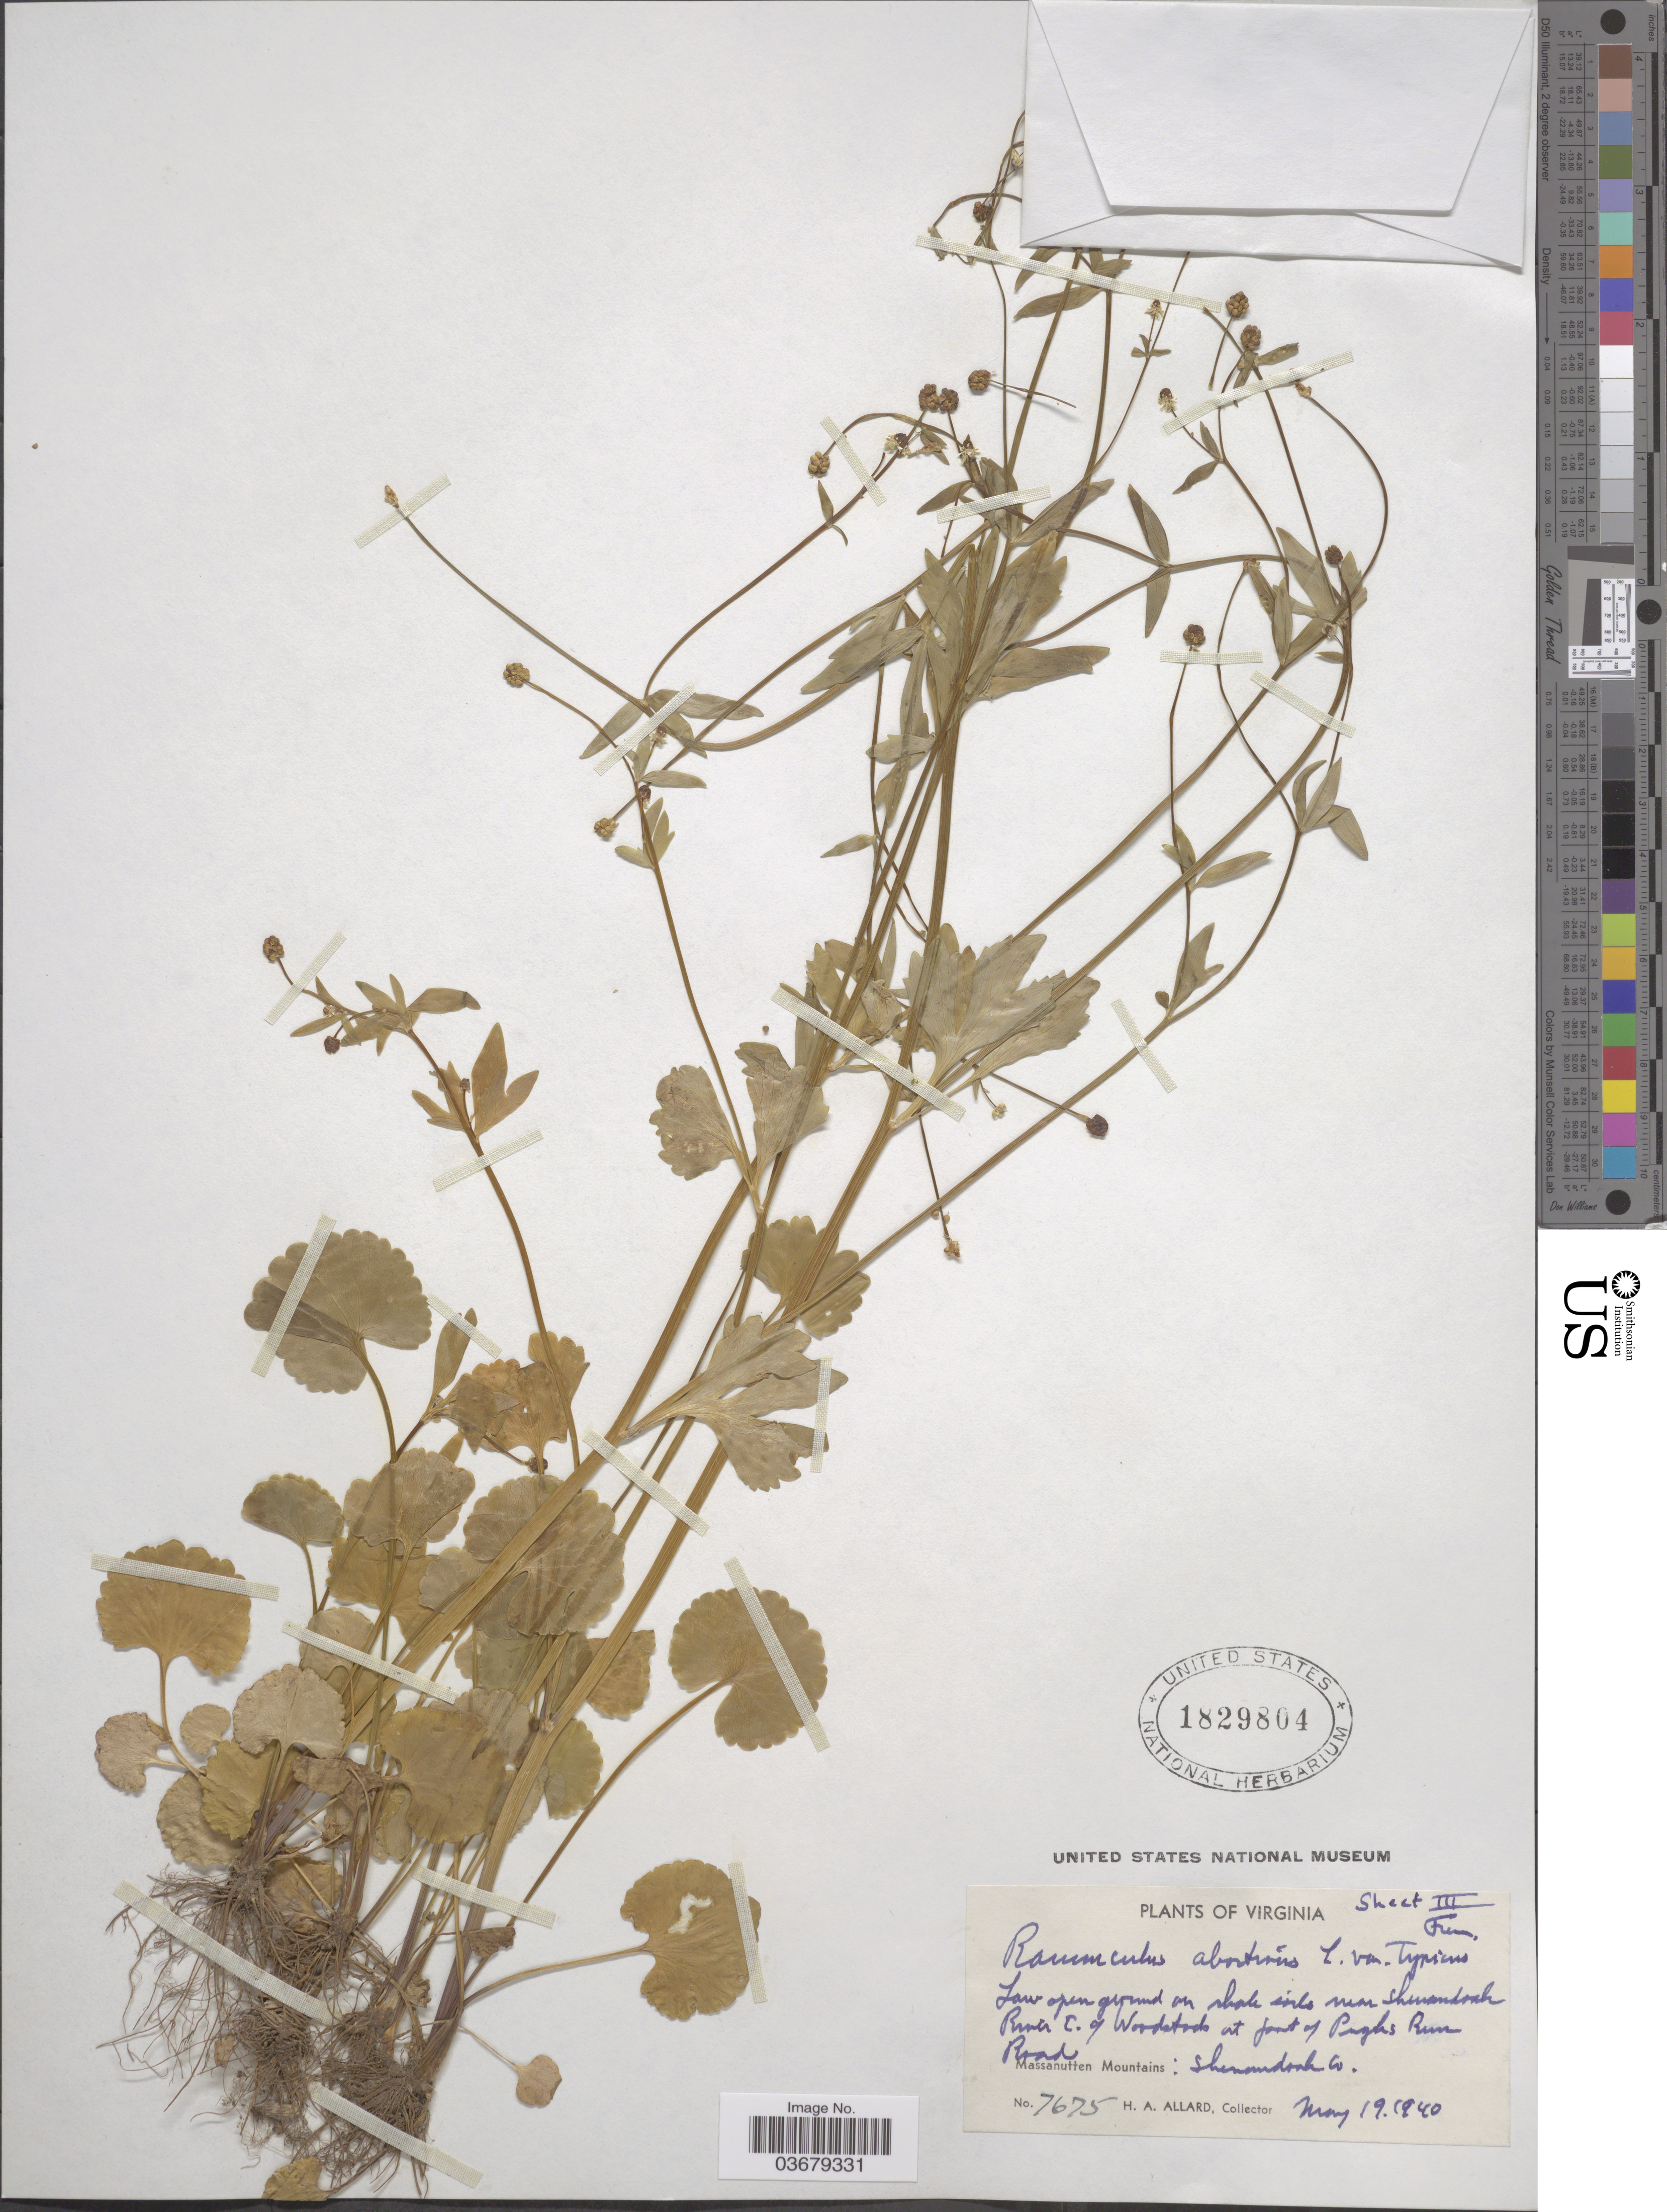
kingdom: Plantae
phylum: Tracheophyta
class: Magnoliopsida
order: Ranunculales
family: Ranunculaceae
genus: Ranunculus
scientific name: Ranunculus abortivus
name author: L.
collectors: H. A. Allard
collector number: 7675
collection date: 1940-05-19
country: United States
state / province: Virginia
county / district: Shenandoah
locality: Near Shenandoah River E. of Woodstock. At foot of Pughs Run Road. Massanutten Mts. Shenandoah Co.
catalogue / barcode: US 1829804